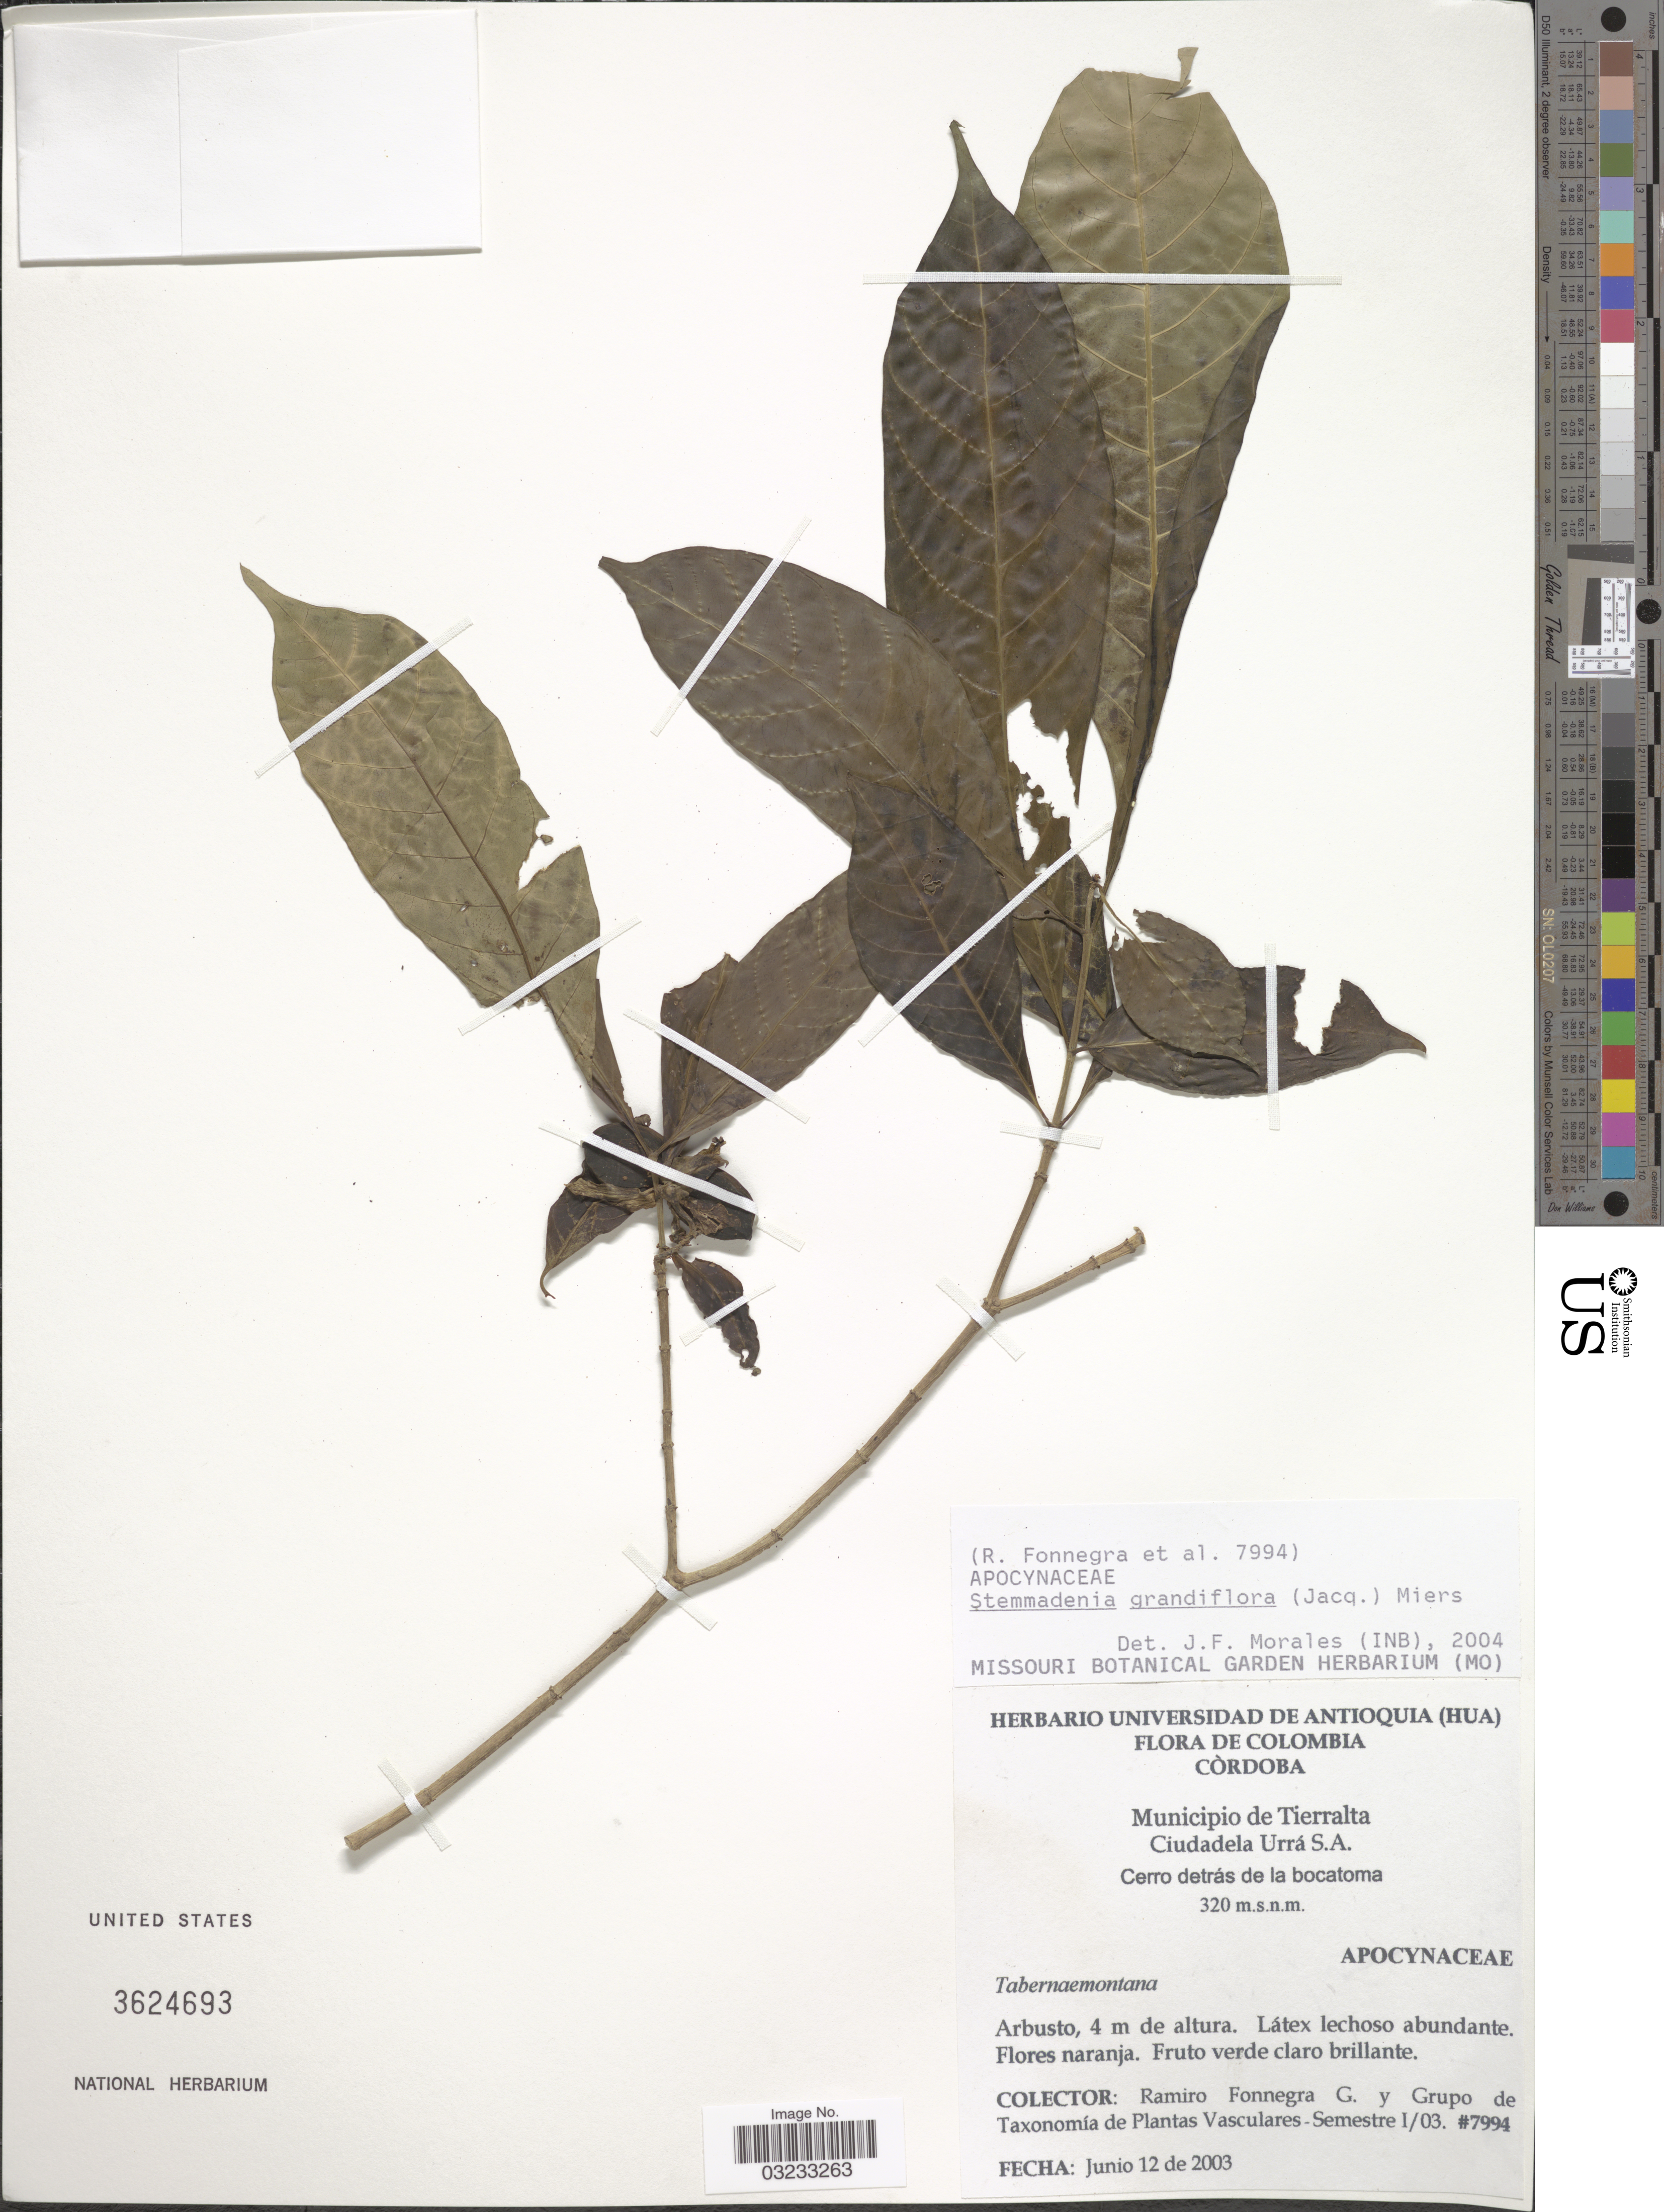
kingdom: Plantae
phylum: Tracheophyta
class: Magnoliopsida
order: Gentianales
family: Apocynaceae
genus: Stemmadenia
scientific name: Stemmadenia grandiflora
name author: (Jacq.) Miers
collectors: R. Fonnegra G. & Grupo Taxonomía de Plantas Vasculares-Semestre I/03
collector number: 7994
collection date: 2003-06-12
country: Colombia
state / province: Córdoba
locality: Municipio de Tierralta, Ciudadela Urrá S.A., Cerro detrás de la bocatoma.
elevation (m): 320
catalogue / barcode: US 3624693